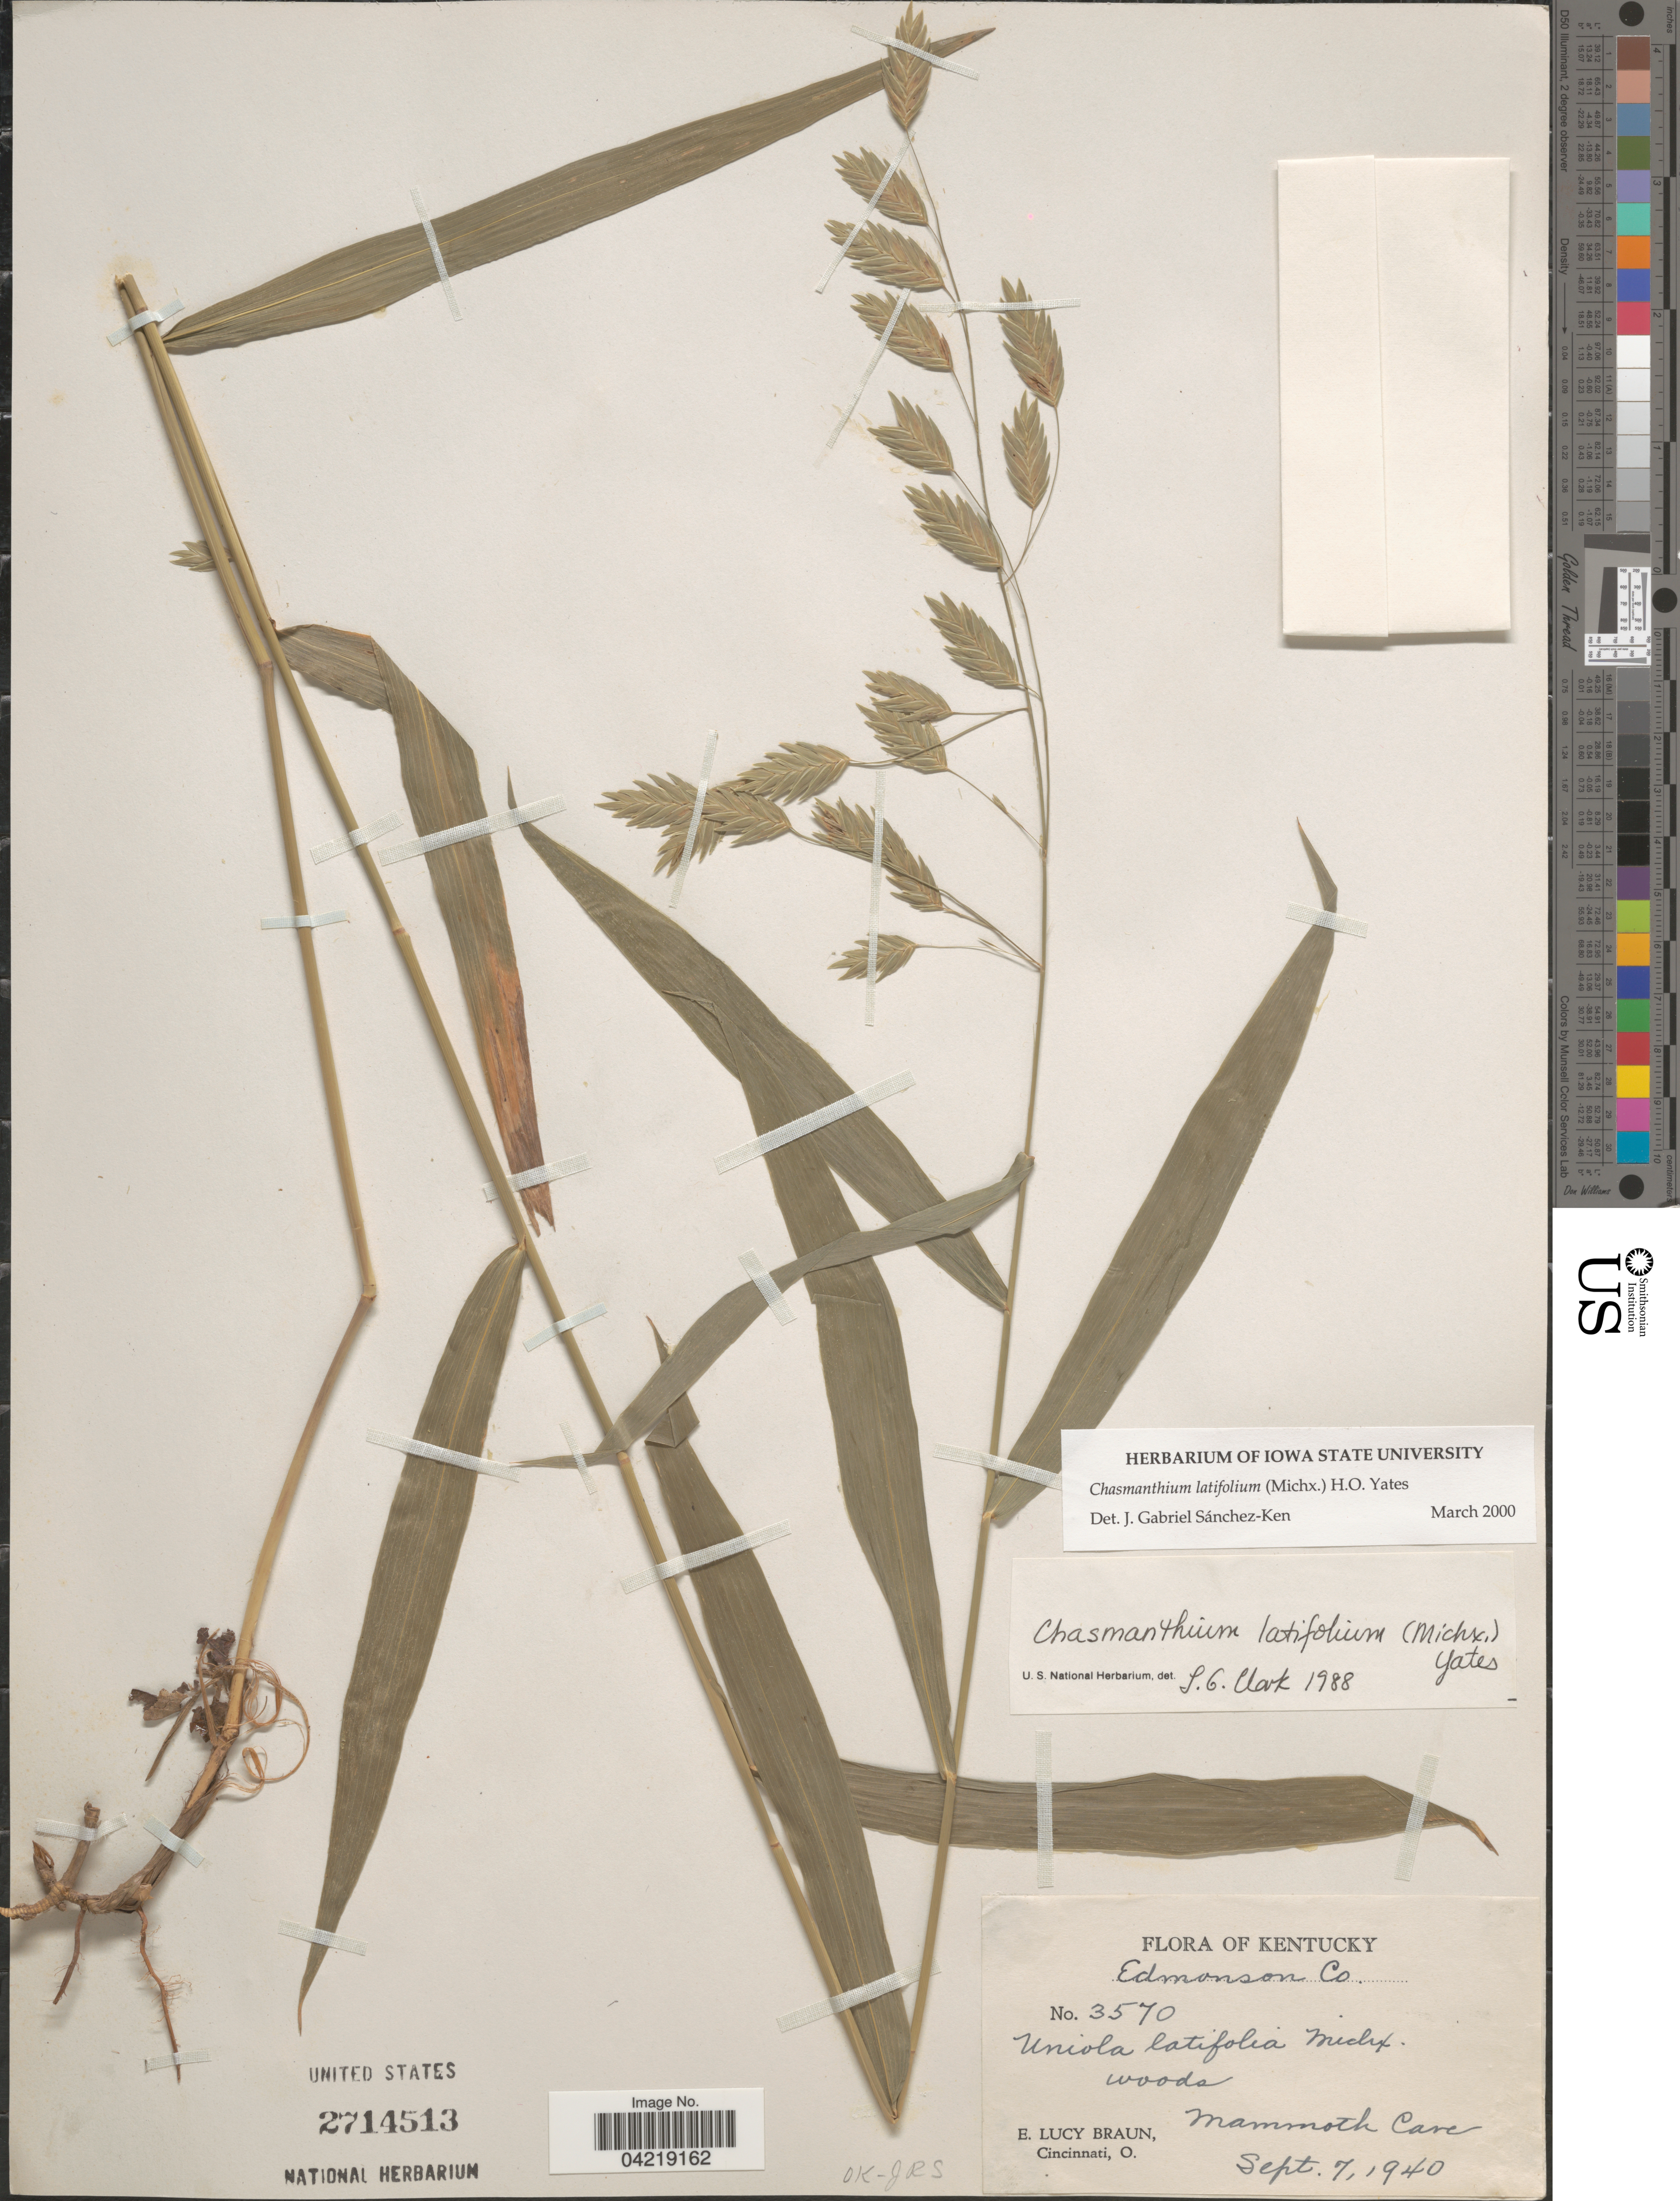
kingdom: Plantae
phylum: Tracheophyta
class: Liliopsida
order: Poales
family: Poaceae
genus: Chasmanthium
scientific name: Chasmanthium latifolium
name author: (Michx.) H.O. Yates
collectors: E. L. Braun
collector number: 3570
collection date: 1940-09-07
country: United States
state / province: Kentucky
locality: Edmonson Co. Mammoth Cave.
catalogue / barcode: US 2714513